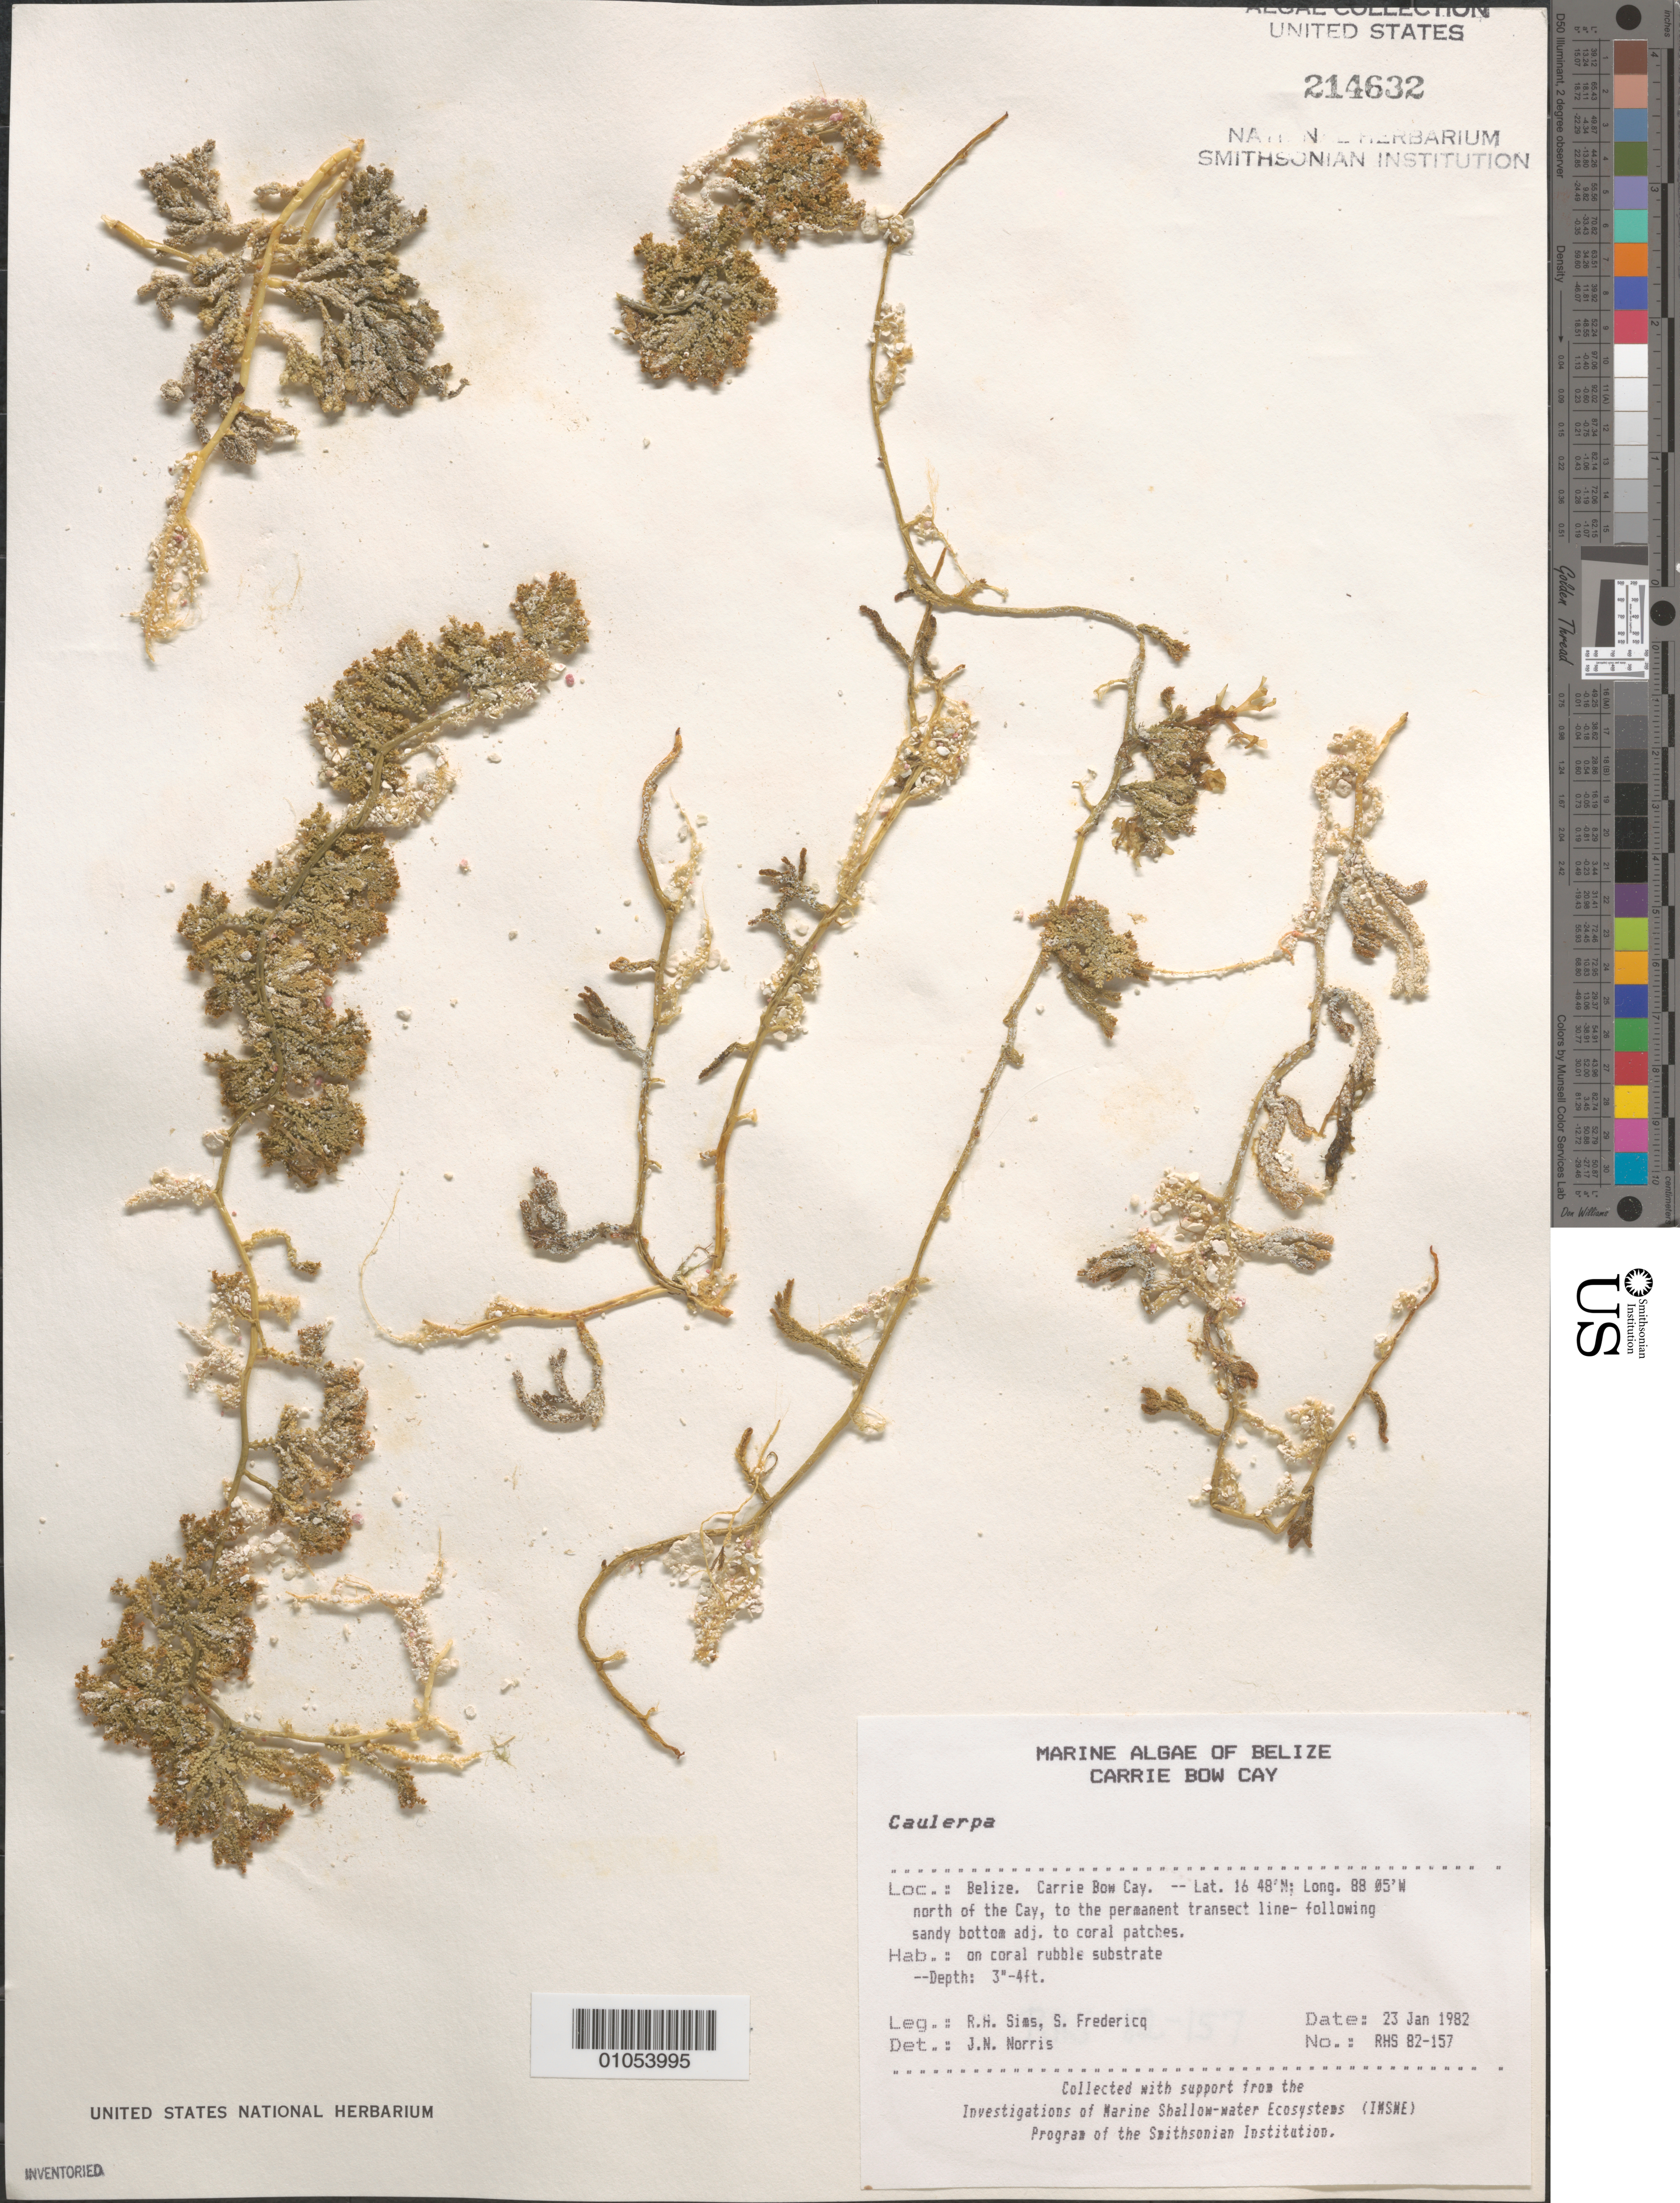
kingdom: Plantae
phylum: Chlorophyta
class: Ulvophyceae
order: Bryopsidales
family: Caulerpaceae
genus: Caulerpa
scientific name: Caulerpa sp.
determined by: Norris, James N.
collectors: R. H. Sims & S. Fredericq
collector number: RHS 82-157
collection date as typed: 23 Jan 1982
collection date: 1982-01-23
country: Belize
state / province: Stann Creek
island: Carrie Bow Cay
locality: North of the cay, to the permanent transect line-following sandy bottom adjacent to coral patches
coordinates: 16 48'N, 88 05'W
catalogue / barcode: US 214632